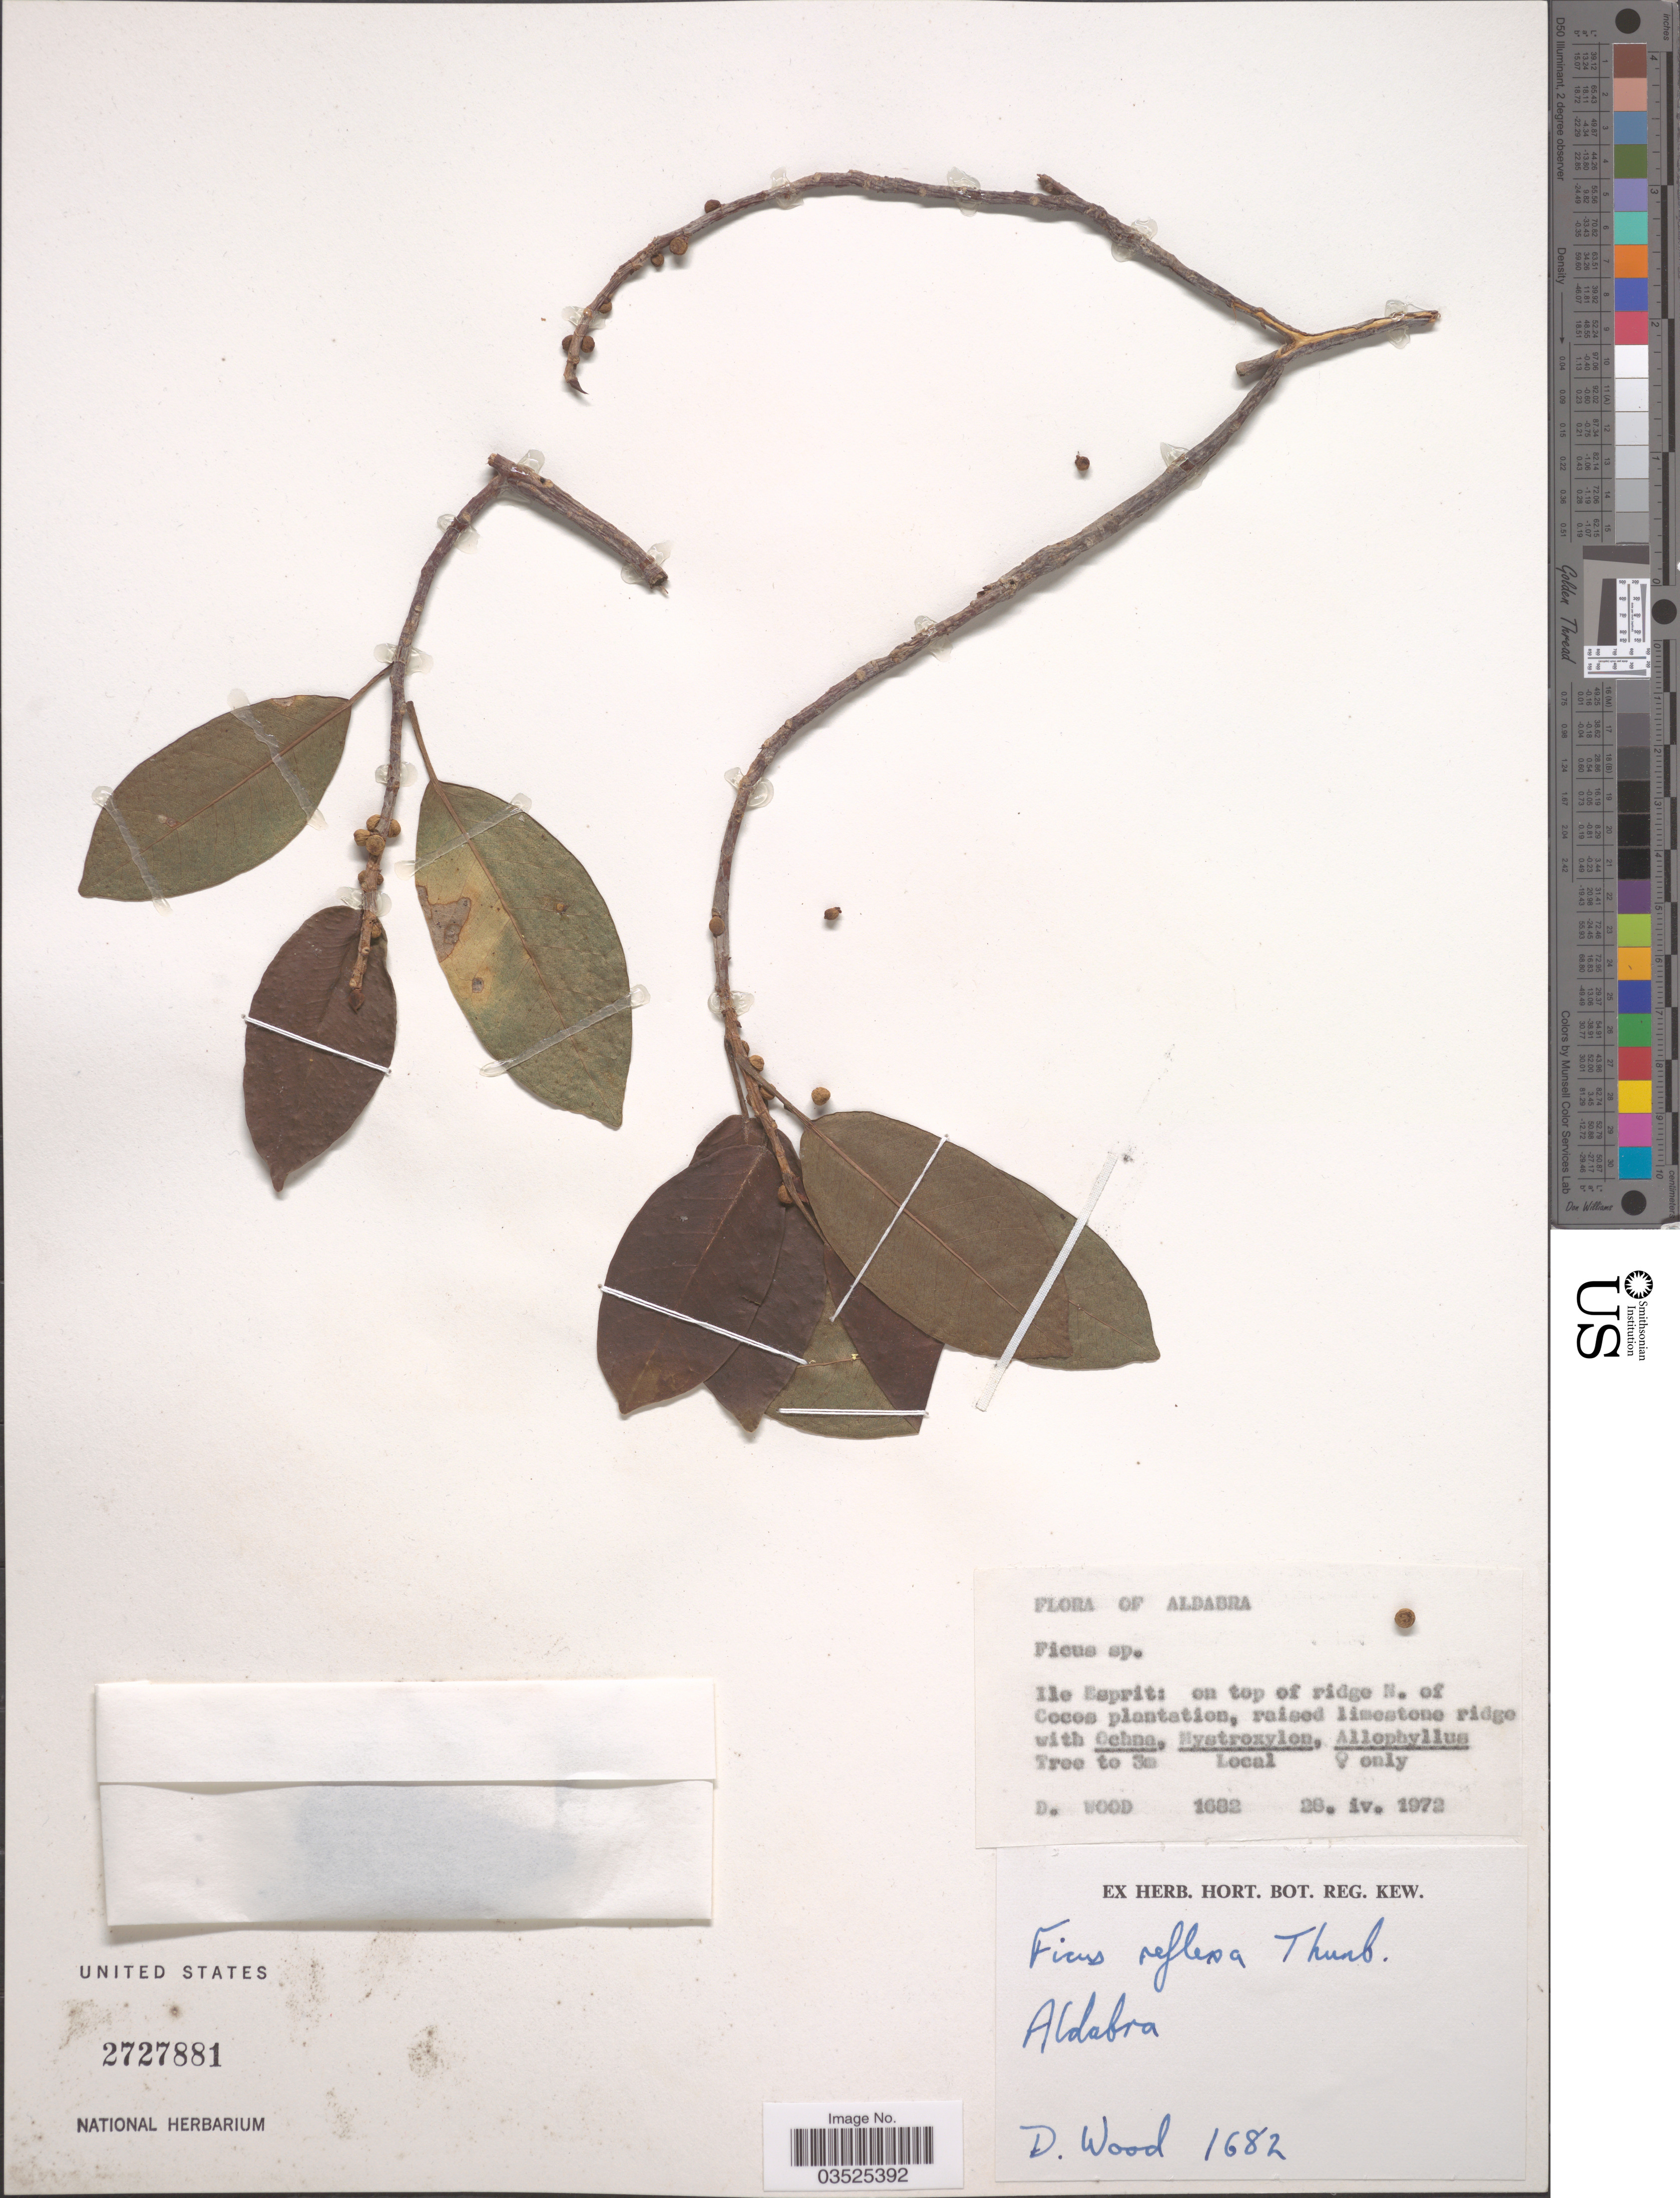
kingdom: Plantae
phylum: Tracheophyta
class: Magnoliopsida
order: Rosales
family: Moraceae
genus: Ficus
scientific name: Ficus reflexa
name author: Thunb.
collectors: D. Wood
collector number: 1682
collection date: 1972-04-28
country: Seychelles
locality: Aldabra. Ile Esprit: on top of ridge N. of Cocos plantation.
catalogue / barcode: US 2727881